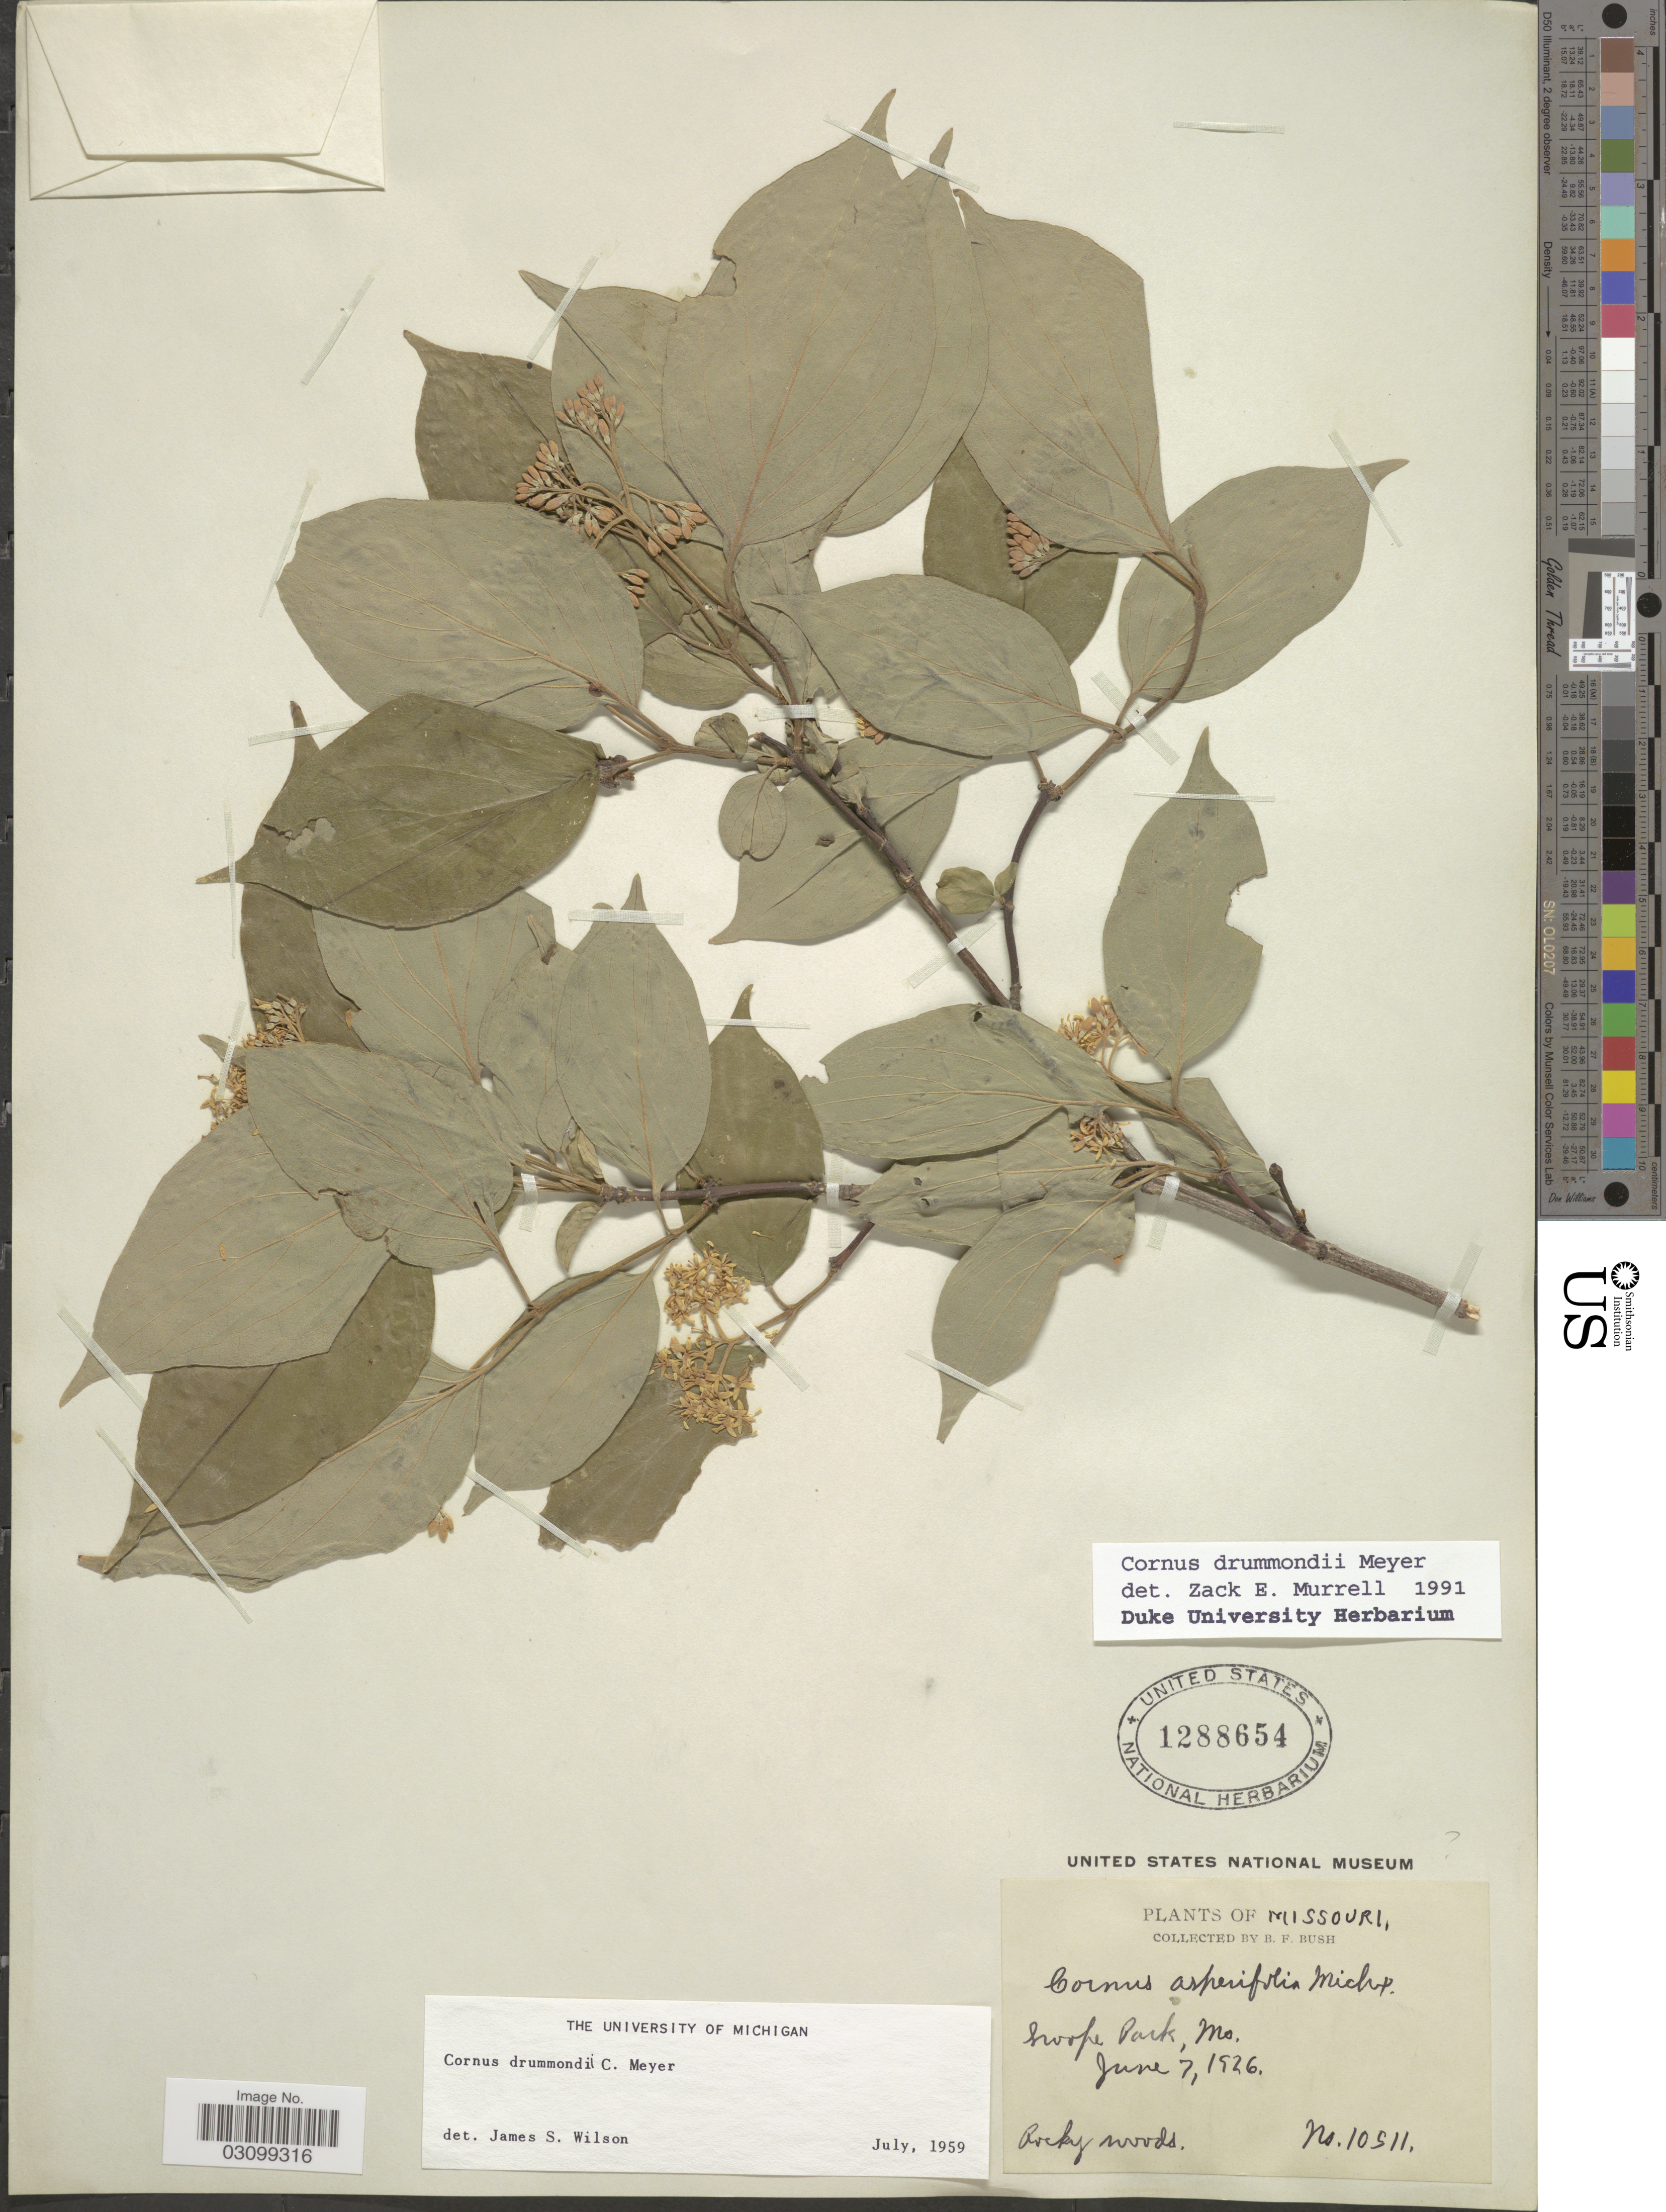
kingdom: Plantae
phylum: Tracheophyta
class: Magnoliopsida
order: Cornales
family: Cornaceae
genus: Cornus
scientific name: Cornus drummondii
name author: C.A. Mey.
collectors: B. F. Bush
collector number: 10511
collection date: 1926-06-07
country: United States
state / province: Missouri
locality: Swope Park.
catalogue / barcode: US 1288654